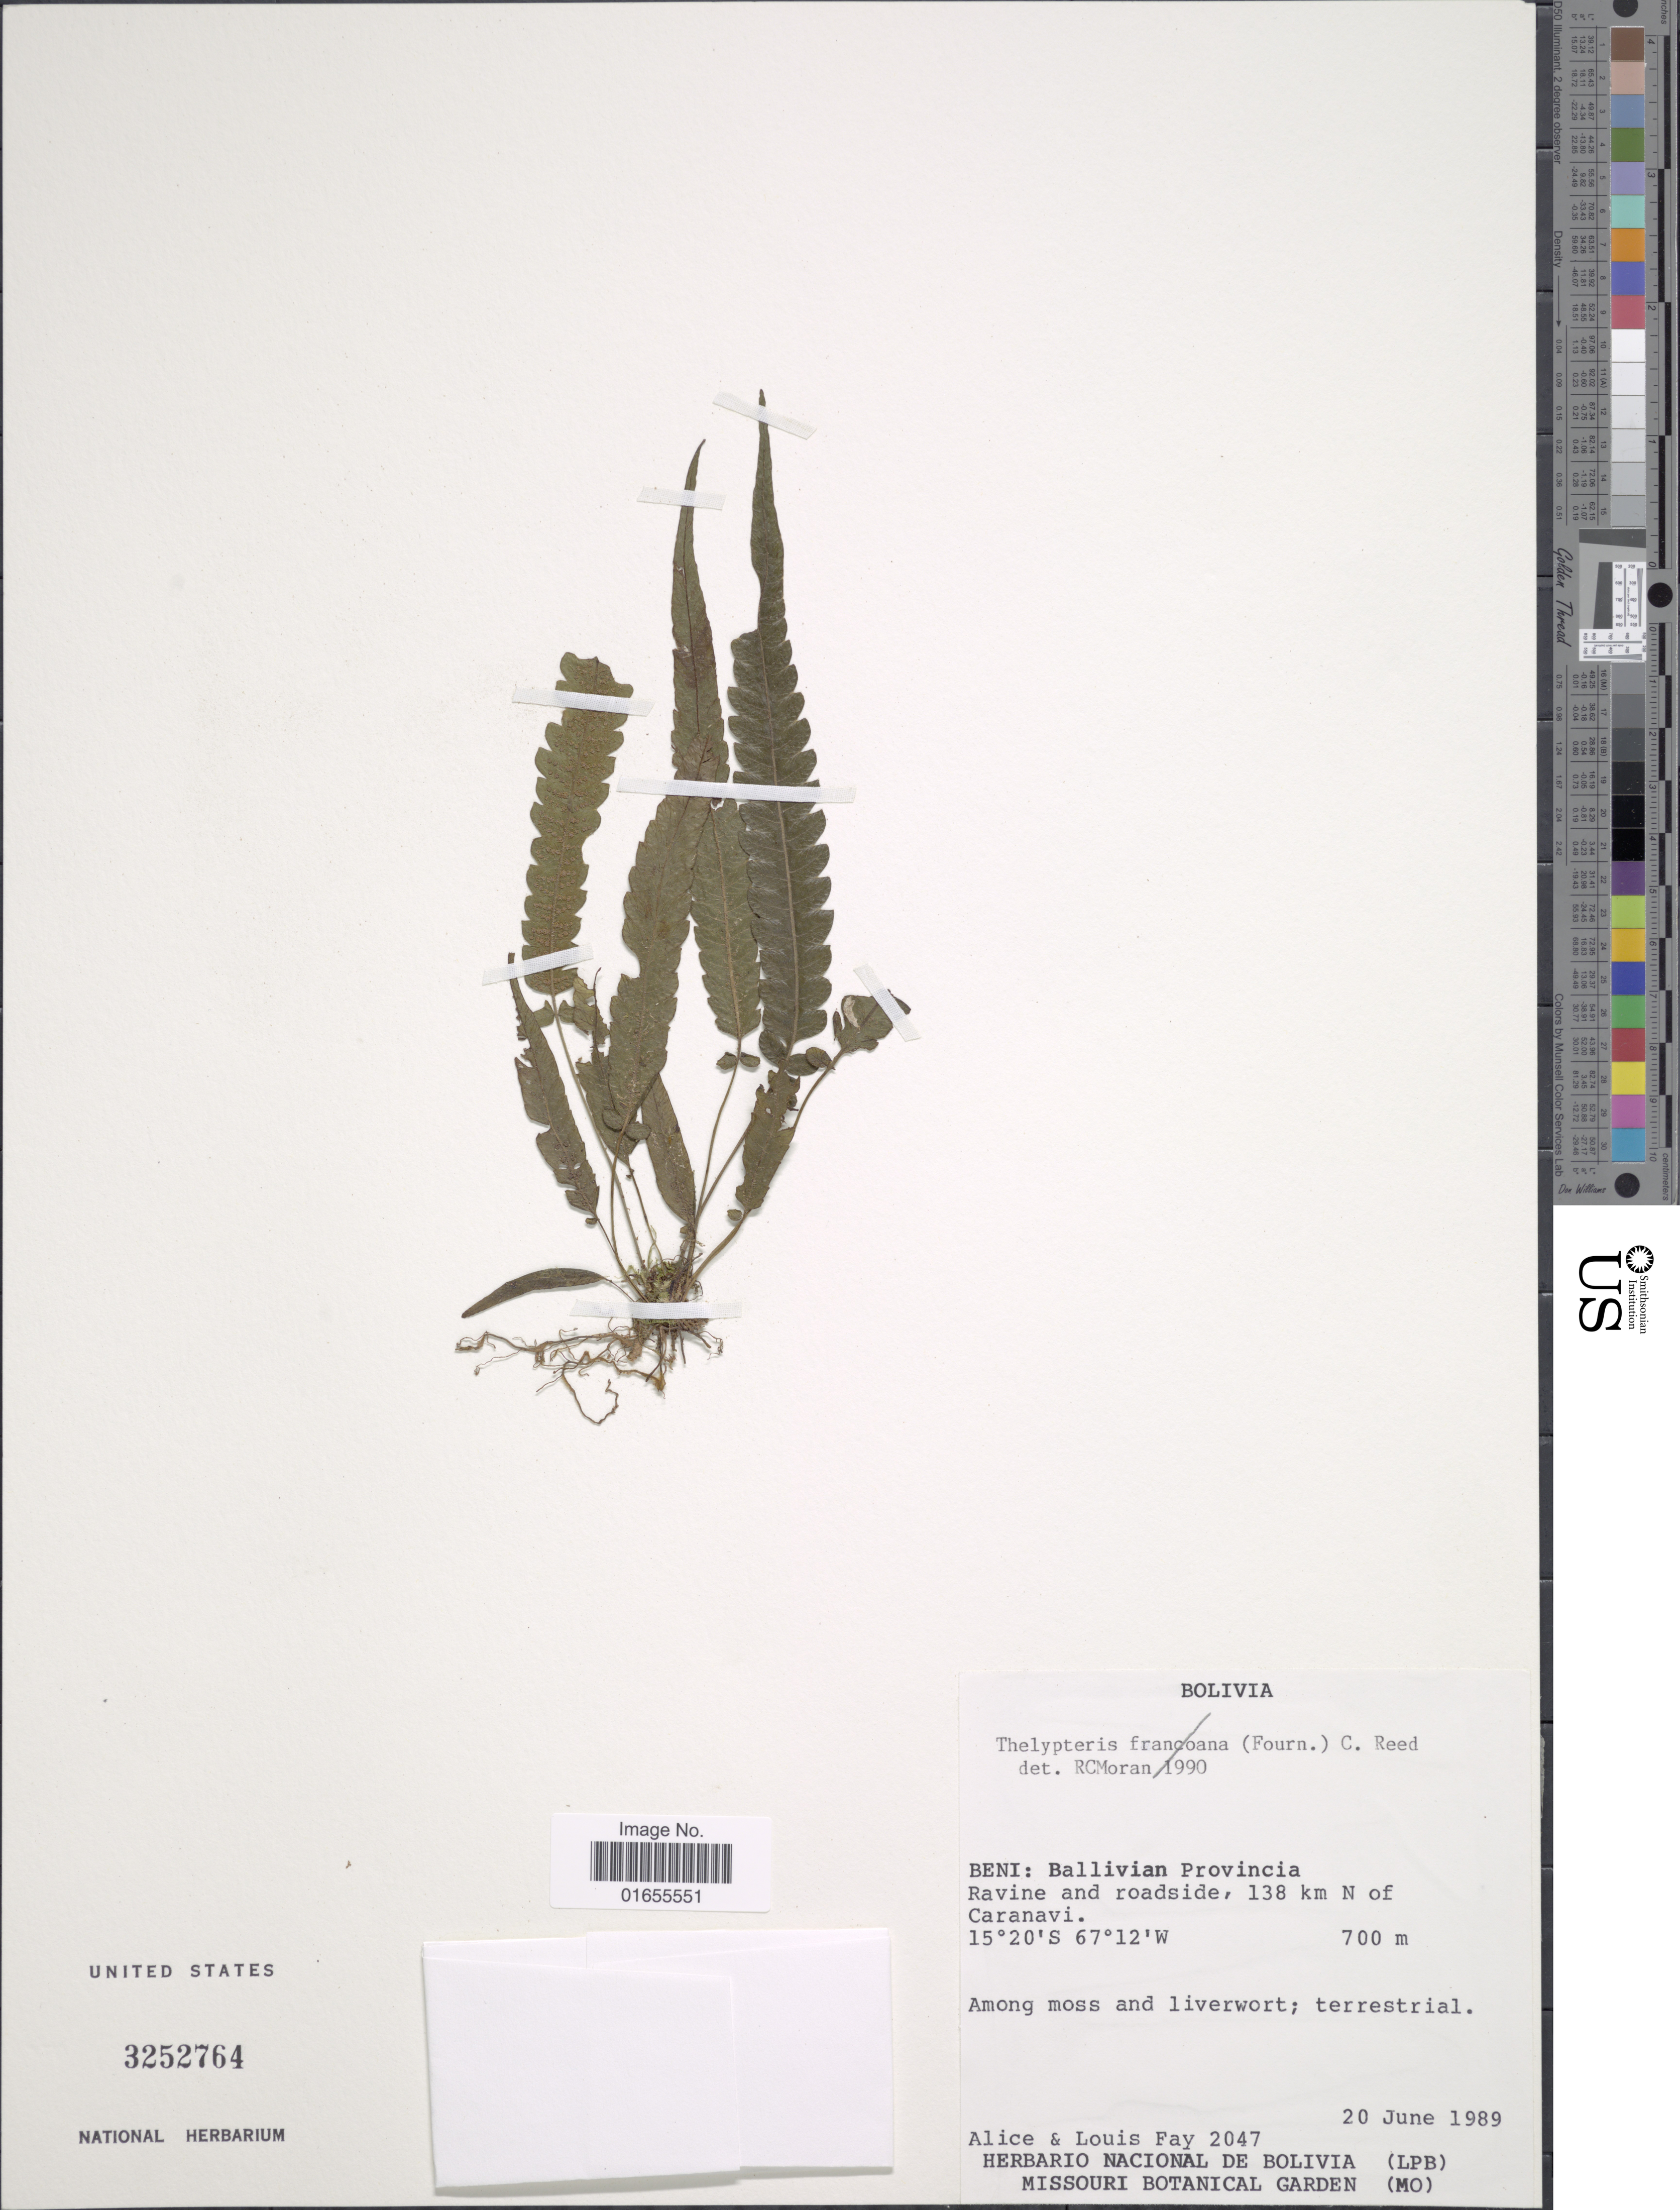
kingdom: Plantae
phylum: Tracheophyta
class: Polypodiopsida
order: Polypodiales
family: Thelypteridaceae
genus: Goniopteris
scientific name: Goniopteris pinnatifida (A.R. Sm.) comb. nov., ined 2015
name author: (A.R. Sm.)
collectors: A. Fay & L. Fay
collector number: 2047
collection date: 1989-06-20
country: Bolivia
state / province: Beni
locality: Ballivian Provincia, Ravine and roadside, 138 km N of Caranavi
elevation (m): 700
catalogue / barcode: US 3252764